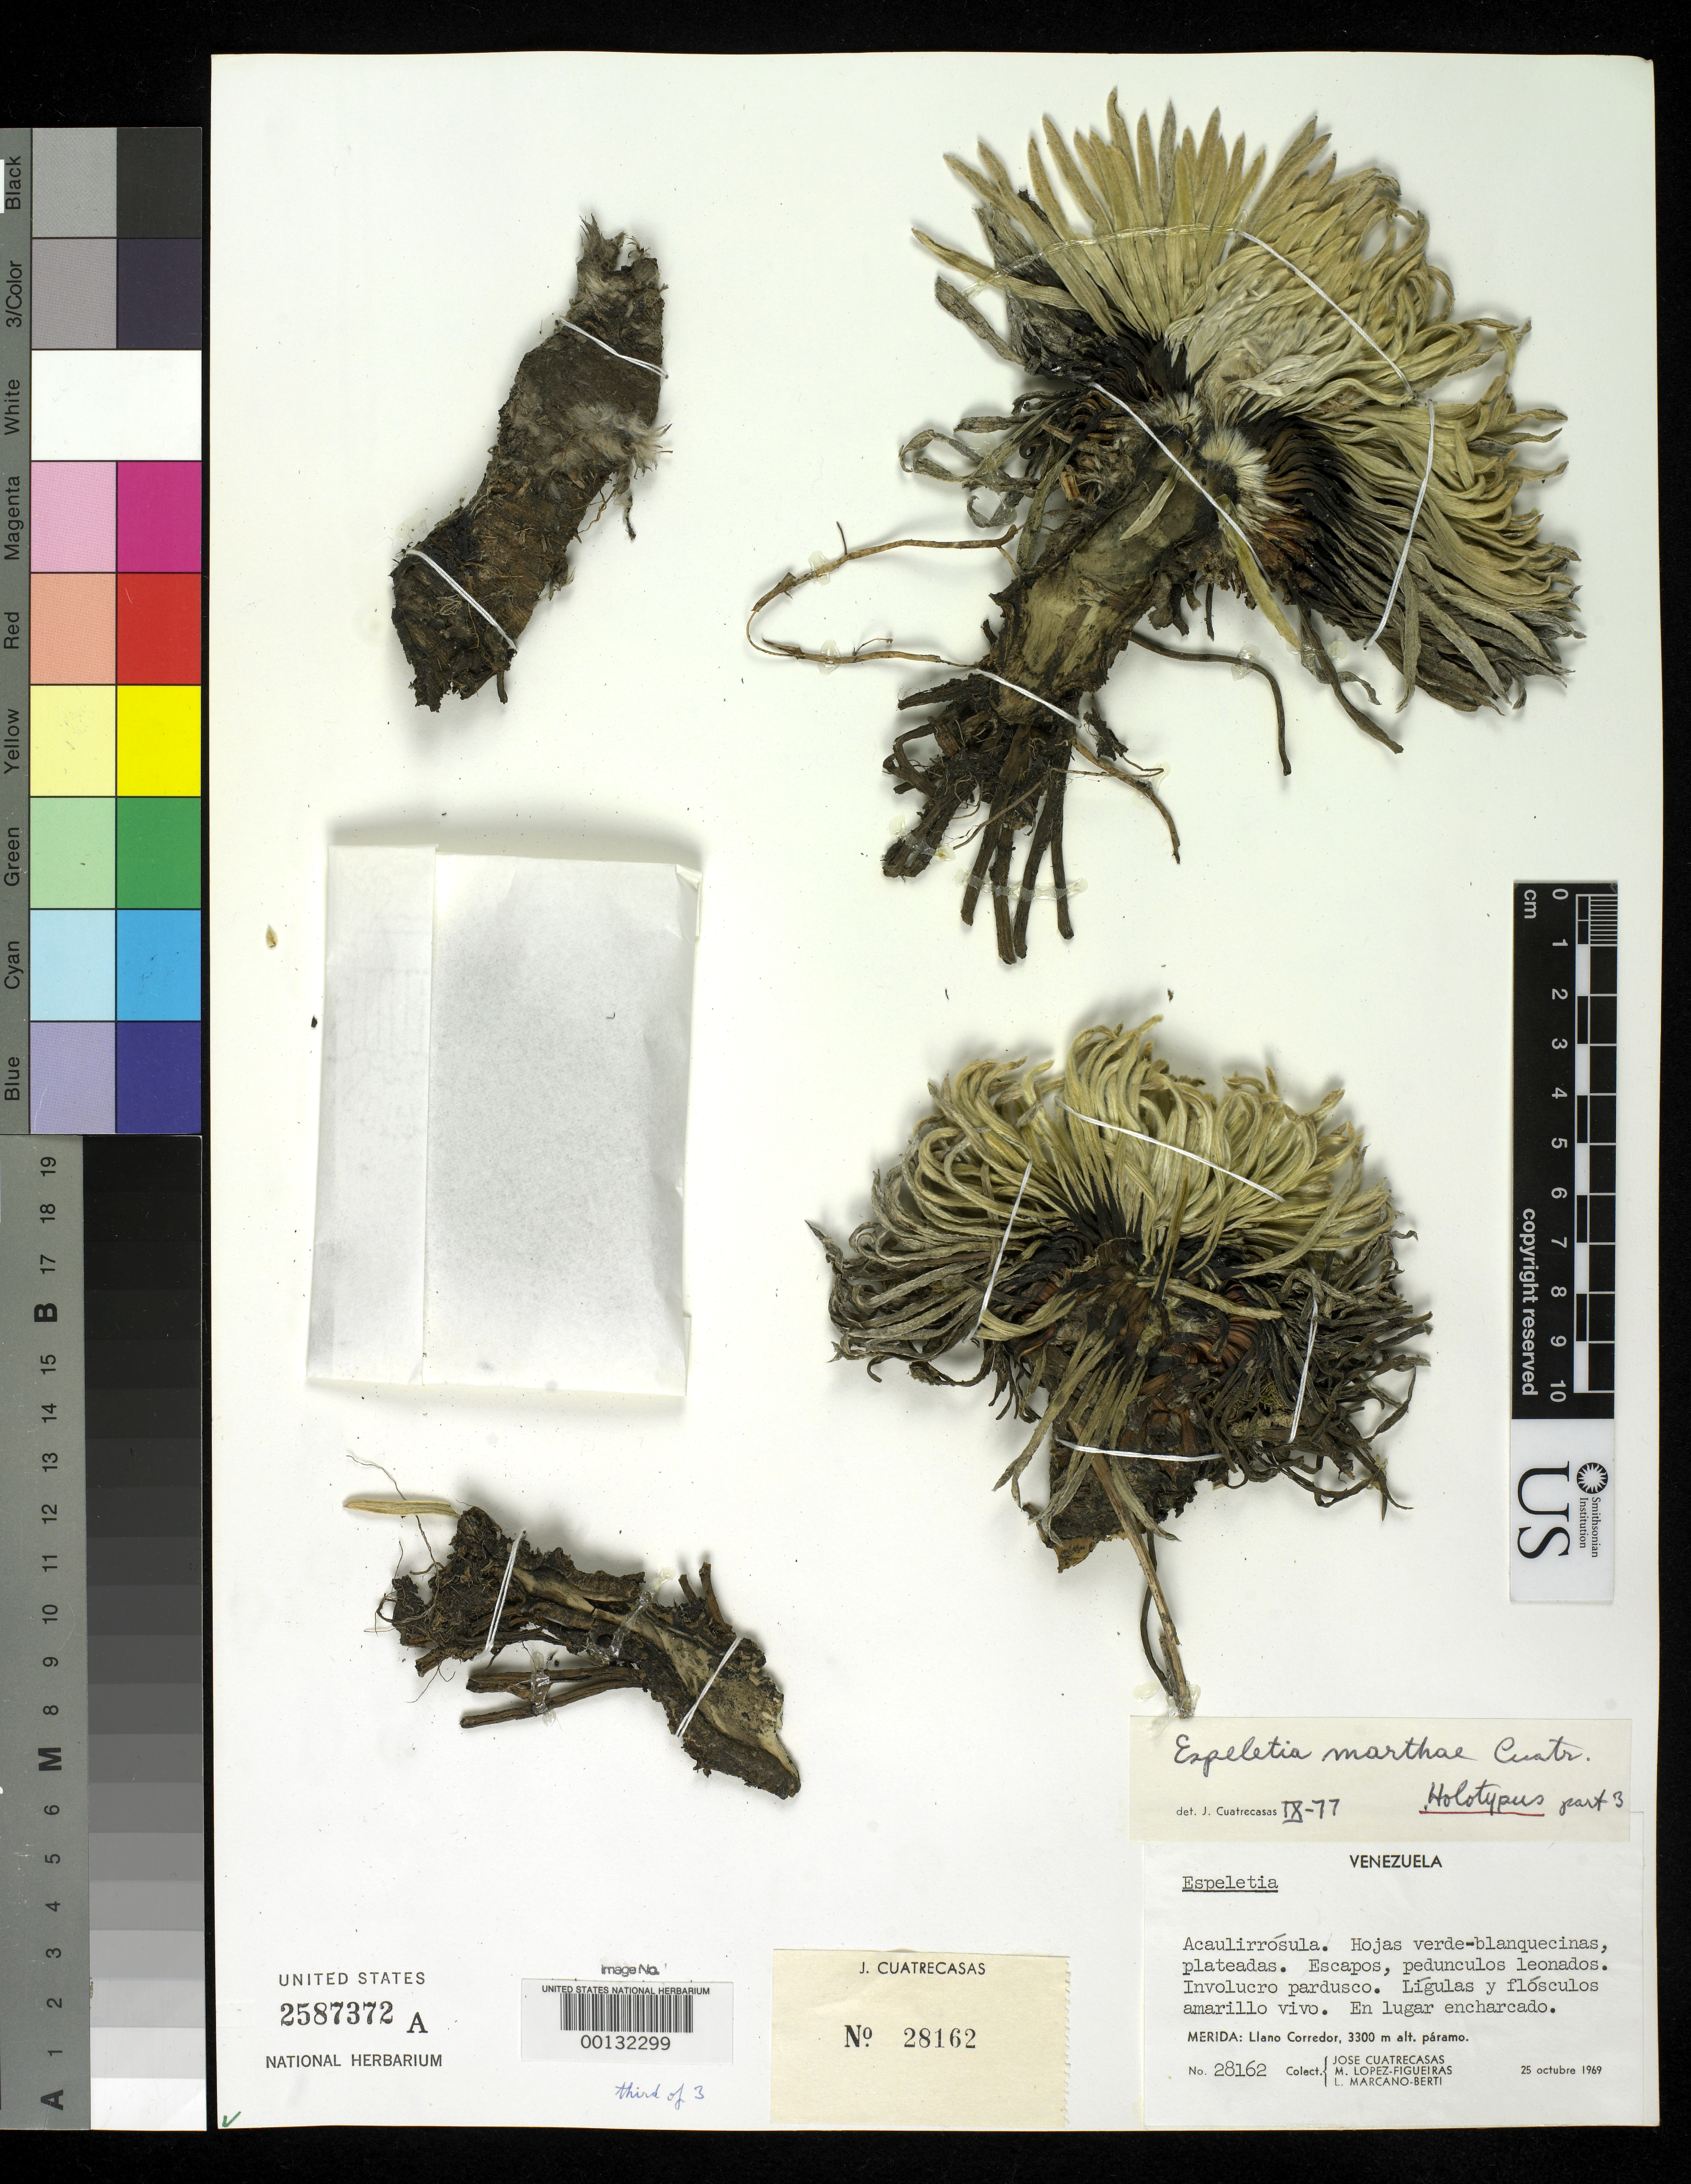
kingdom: Plantae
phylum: Tracheophyta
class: Magnoliopsida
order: Asterales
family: Asteraceae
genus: Espeletia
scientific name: Espeletia marthae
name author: Cuatrec.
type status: Holotype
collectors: J. Cuatrecasas, M. López Figueiras & L. Marcano-Berti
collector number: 28162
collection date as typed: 25 Oct 1969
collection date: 1969-10-25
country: Venezuela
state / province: Mérida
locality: Llano Corredor.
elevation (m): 3300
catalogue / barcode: US 2587372A